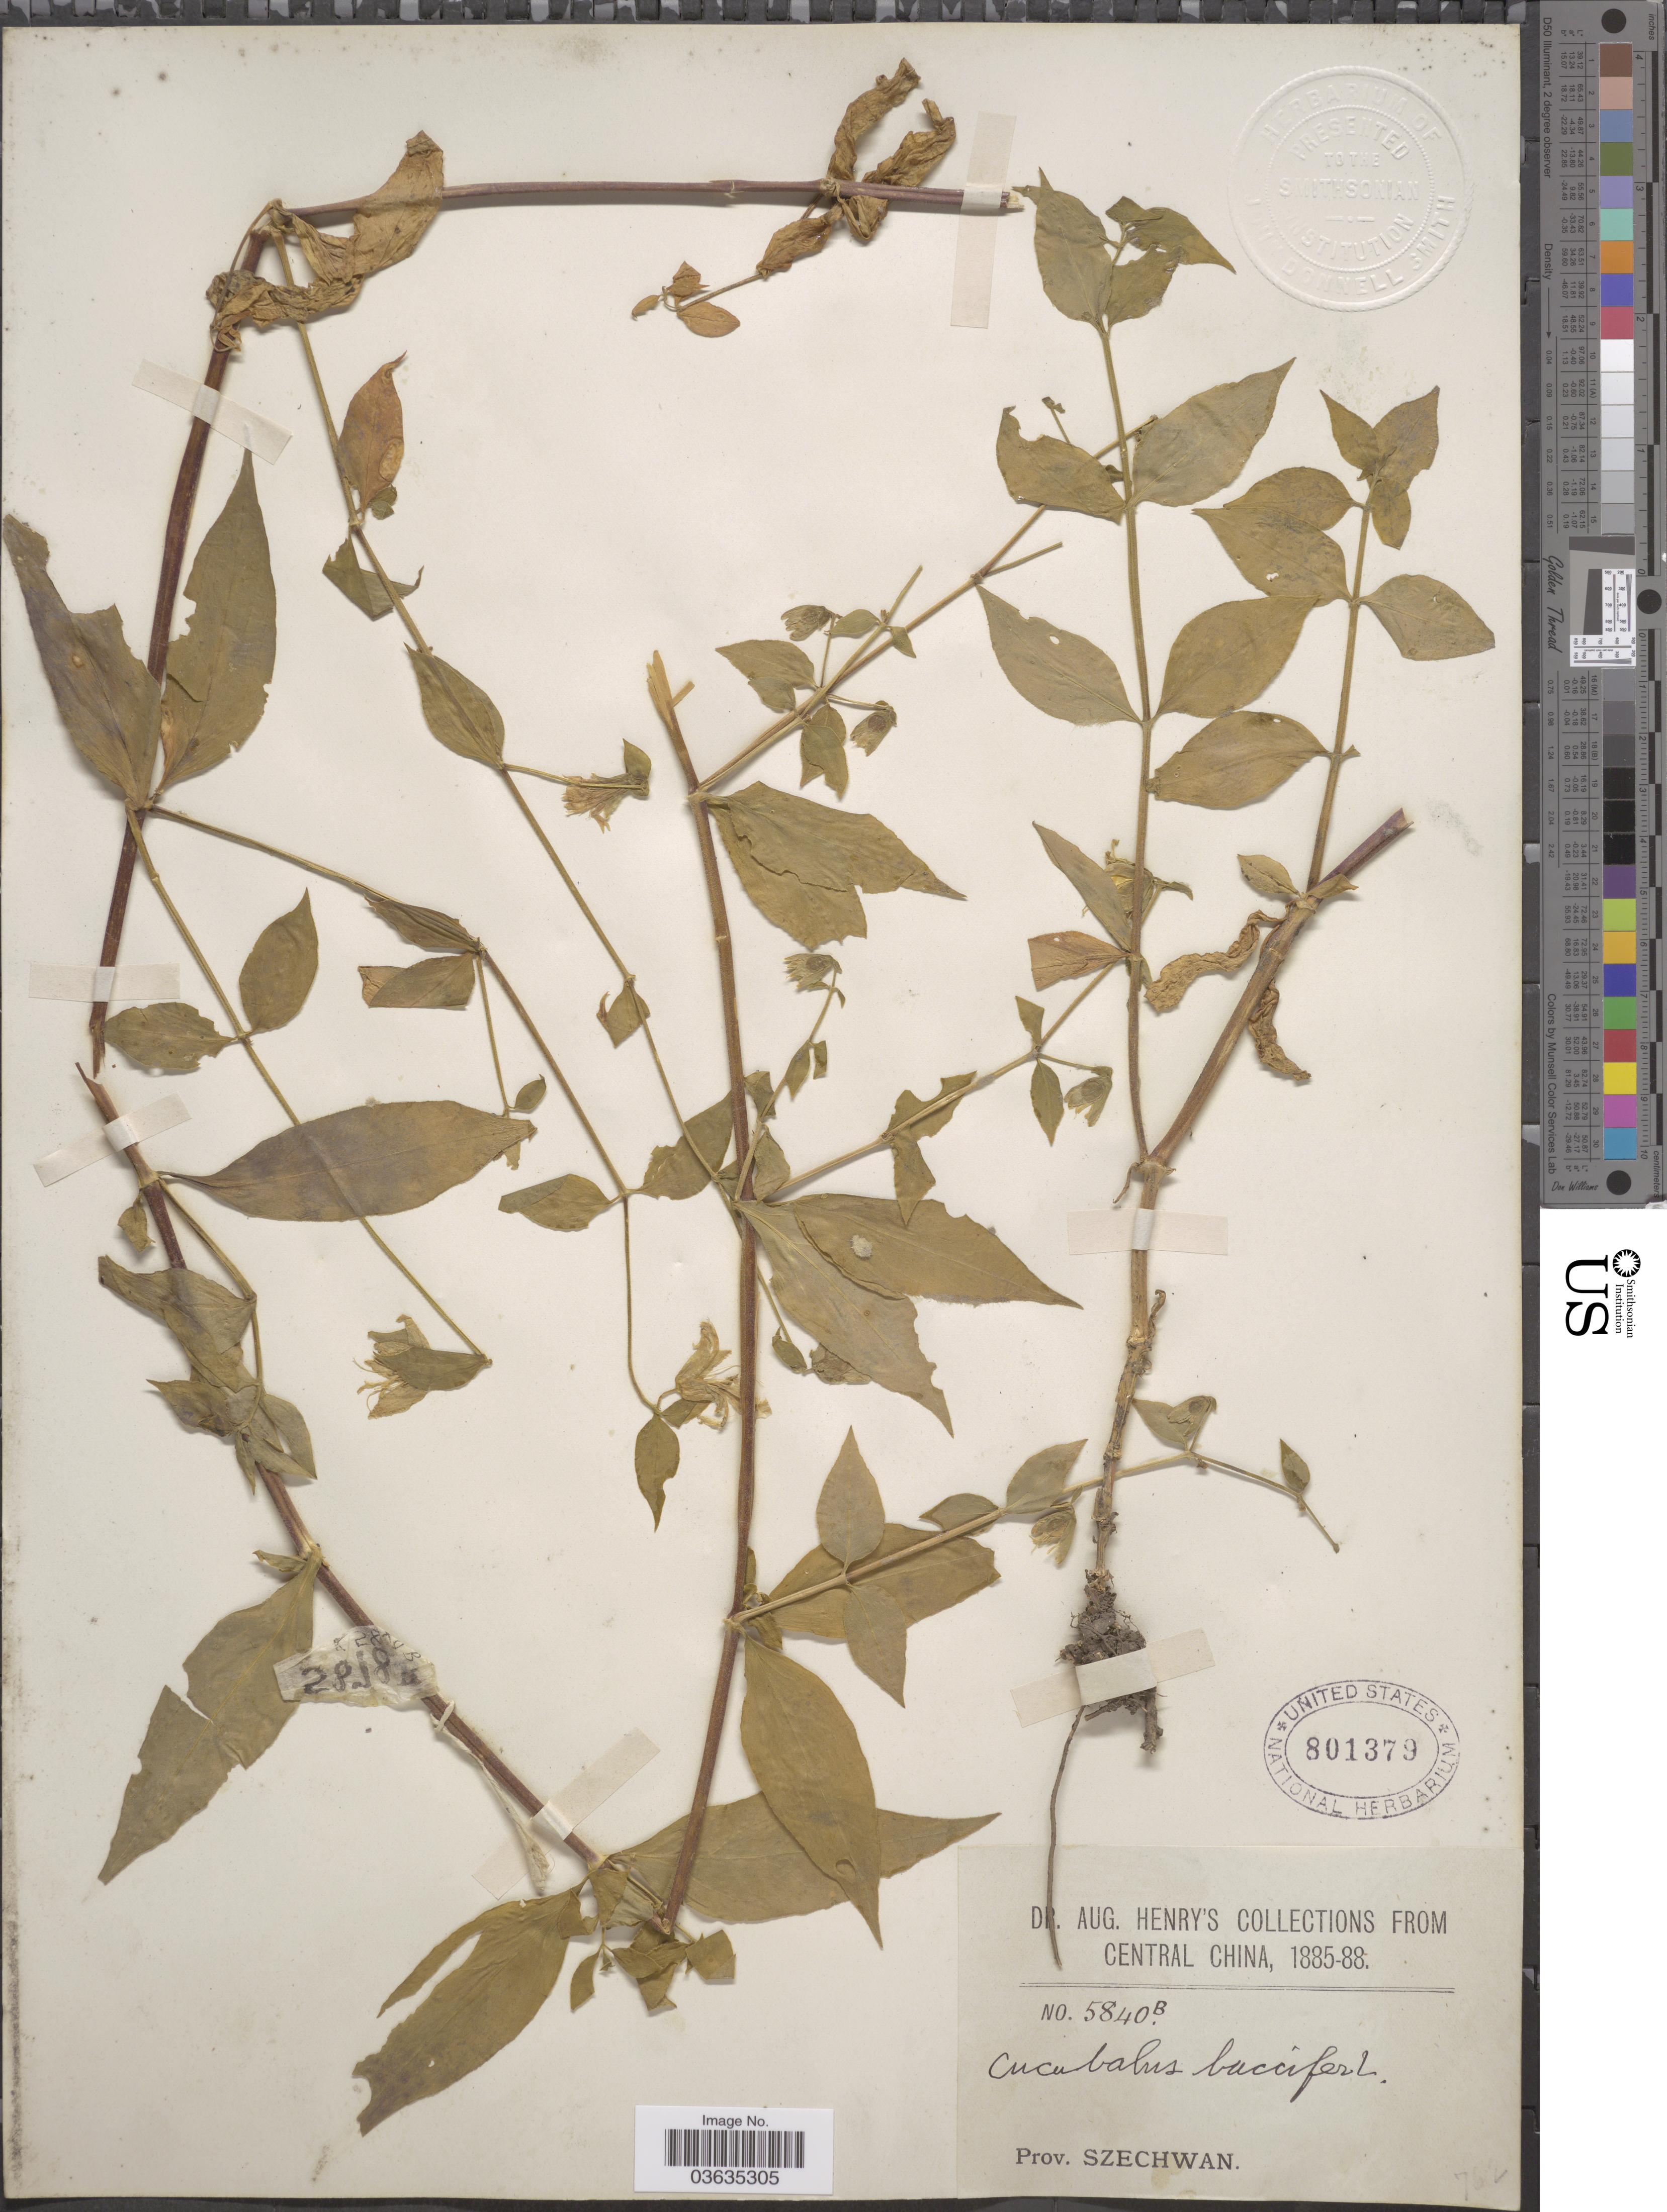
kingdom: Plantae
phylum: Tracheophyta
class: Magnoliopsida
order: Caryophyllales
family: Caryophyllaceae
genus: Silene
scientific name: Silene baccifera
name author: (L.) Durande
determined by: U.S. National Herbarium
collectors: A. Henry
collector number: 5840 B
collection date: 1885/1888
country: China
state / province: Sichuan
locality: Central China. Prov. Szechwan.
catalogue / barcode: US 801379